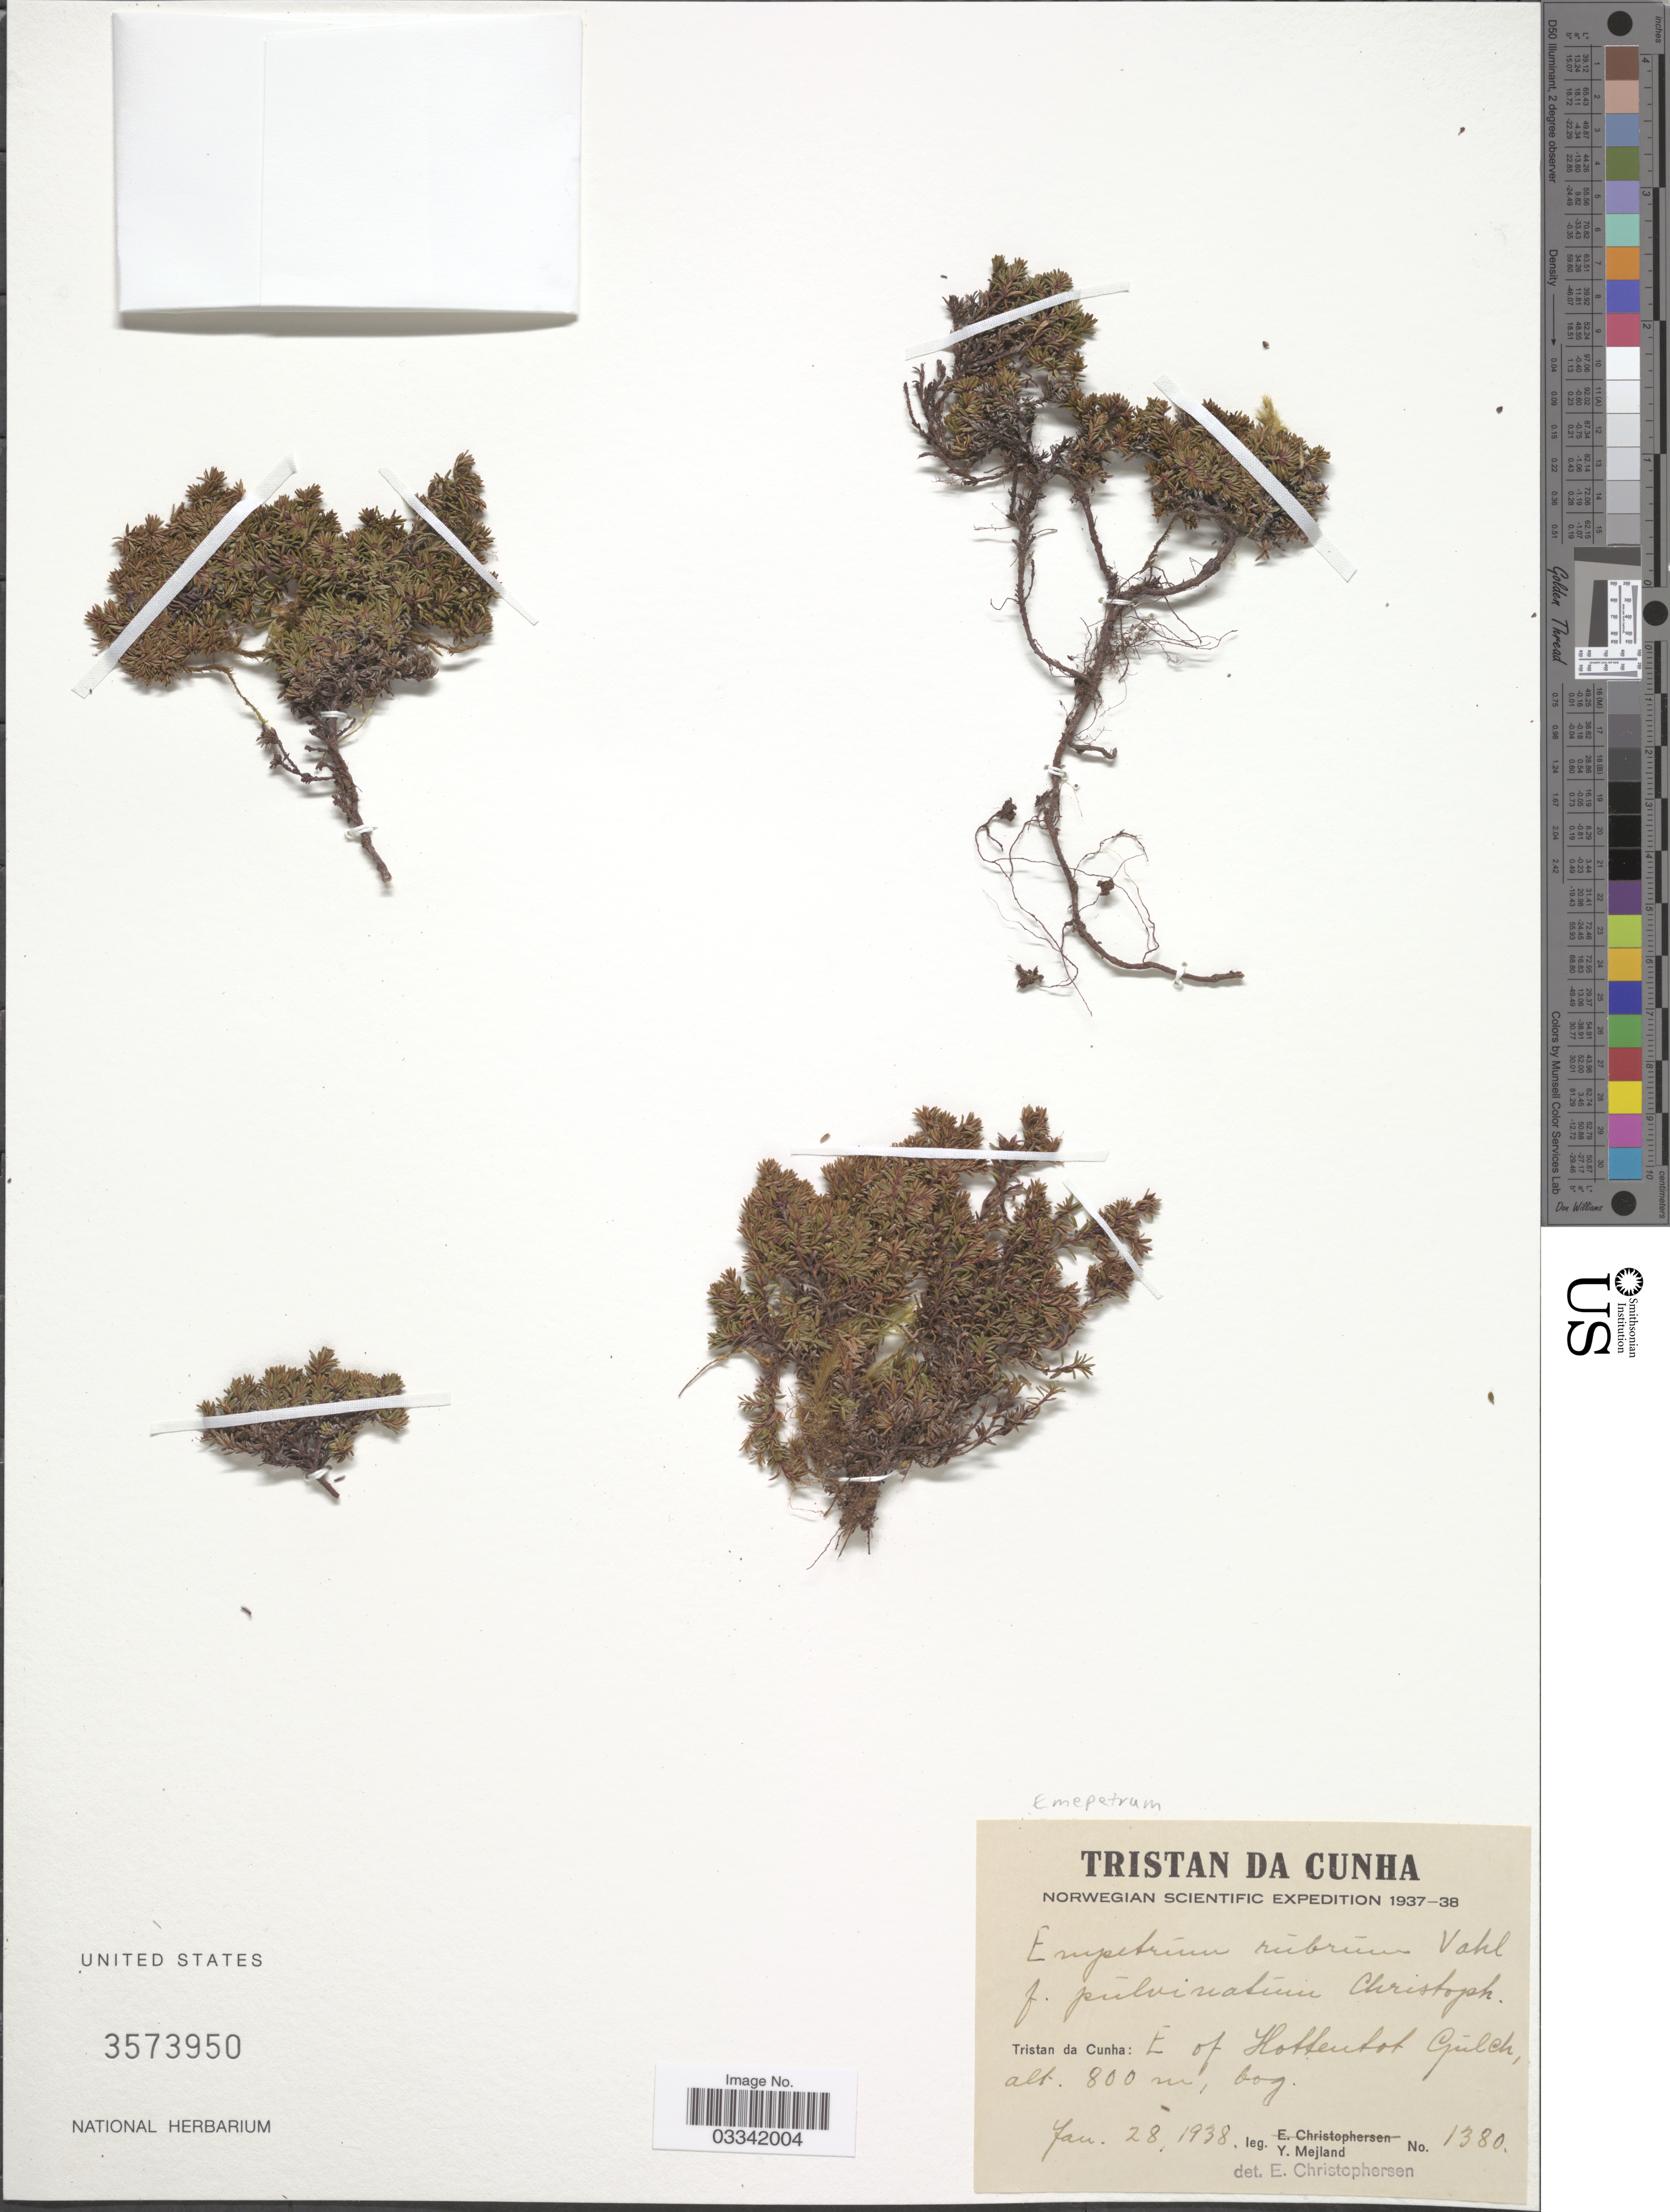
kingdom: Plantae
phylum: Tracheophyta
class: Magnoliopsida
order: Ericales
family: Ericaceae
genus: Empetrum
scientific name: Empetrum rubrum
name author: Vahl ex Willd.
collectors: Y. Mejland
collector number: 1380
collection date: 1938-01-28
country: St. Helena Islands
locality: Tristan da Cunha: E of Hottentot Gulch.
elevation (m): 800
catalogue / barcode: US 3573950